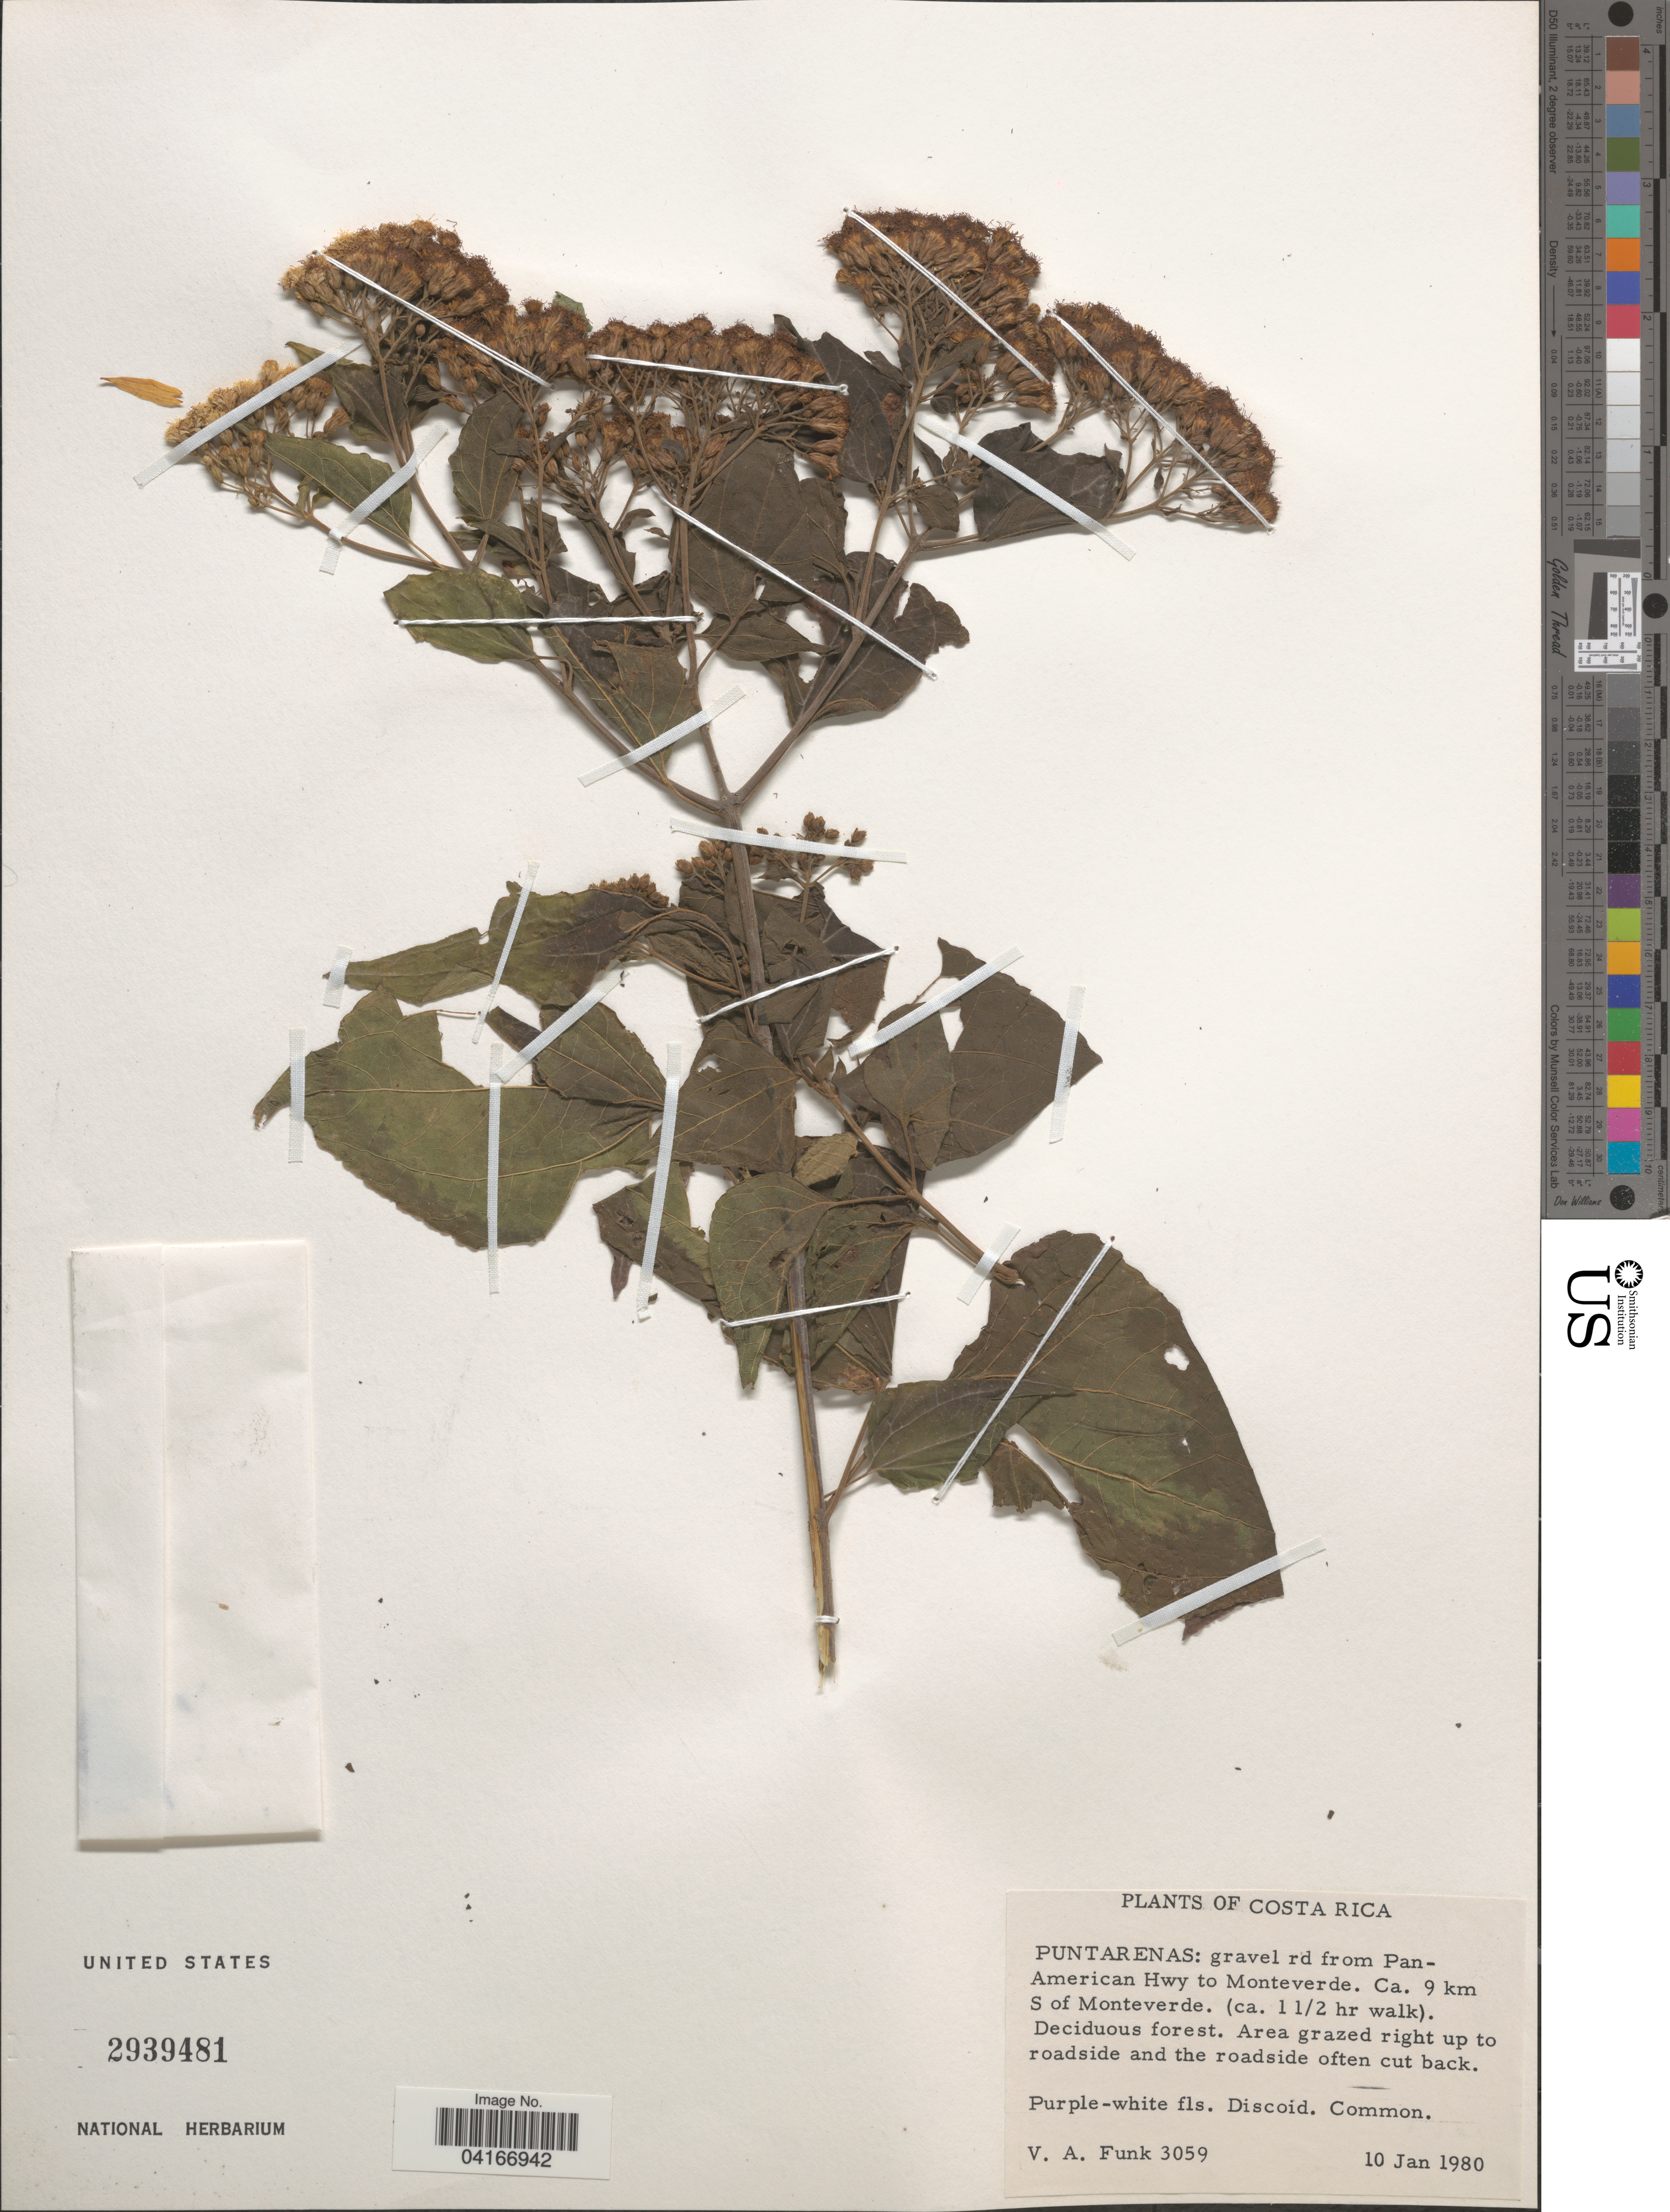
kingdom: Plantae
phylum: Tracheophyta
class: Magnoliopsida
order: Asterales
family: Asteraceae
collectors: V. Funk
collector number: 3059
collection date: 1980-01-10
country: Costa Rica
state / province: Puntarenas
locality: Gravel rd from Pan-American Hwy to Monteverde. Ca. 9 km S of Monteverde. (ca. 1 1/2 hr walk).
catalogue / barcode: US 2939481